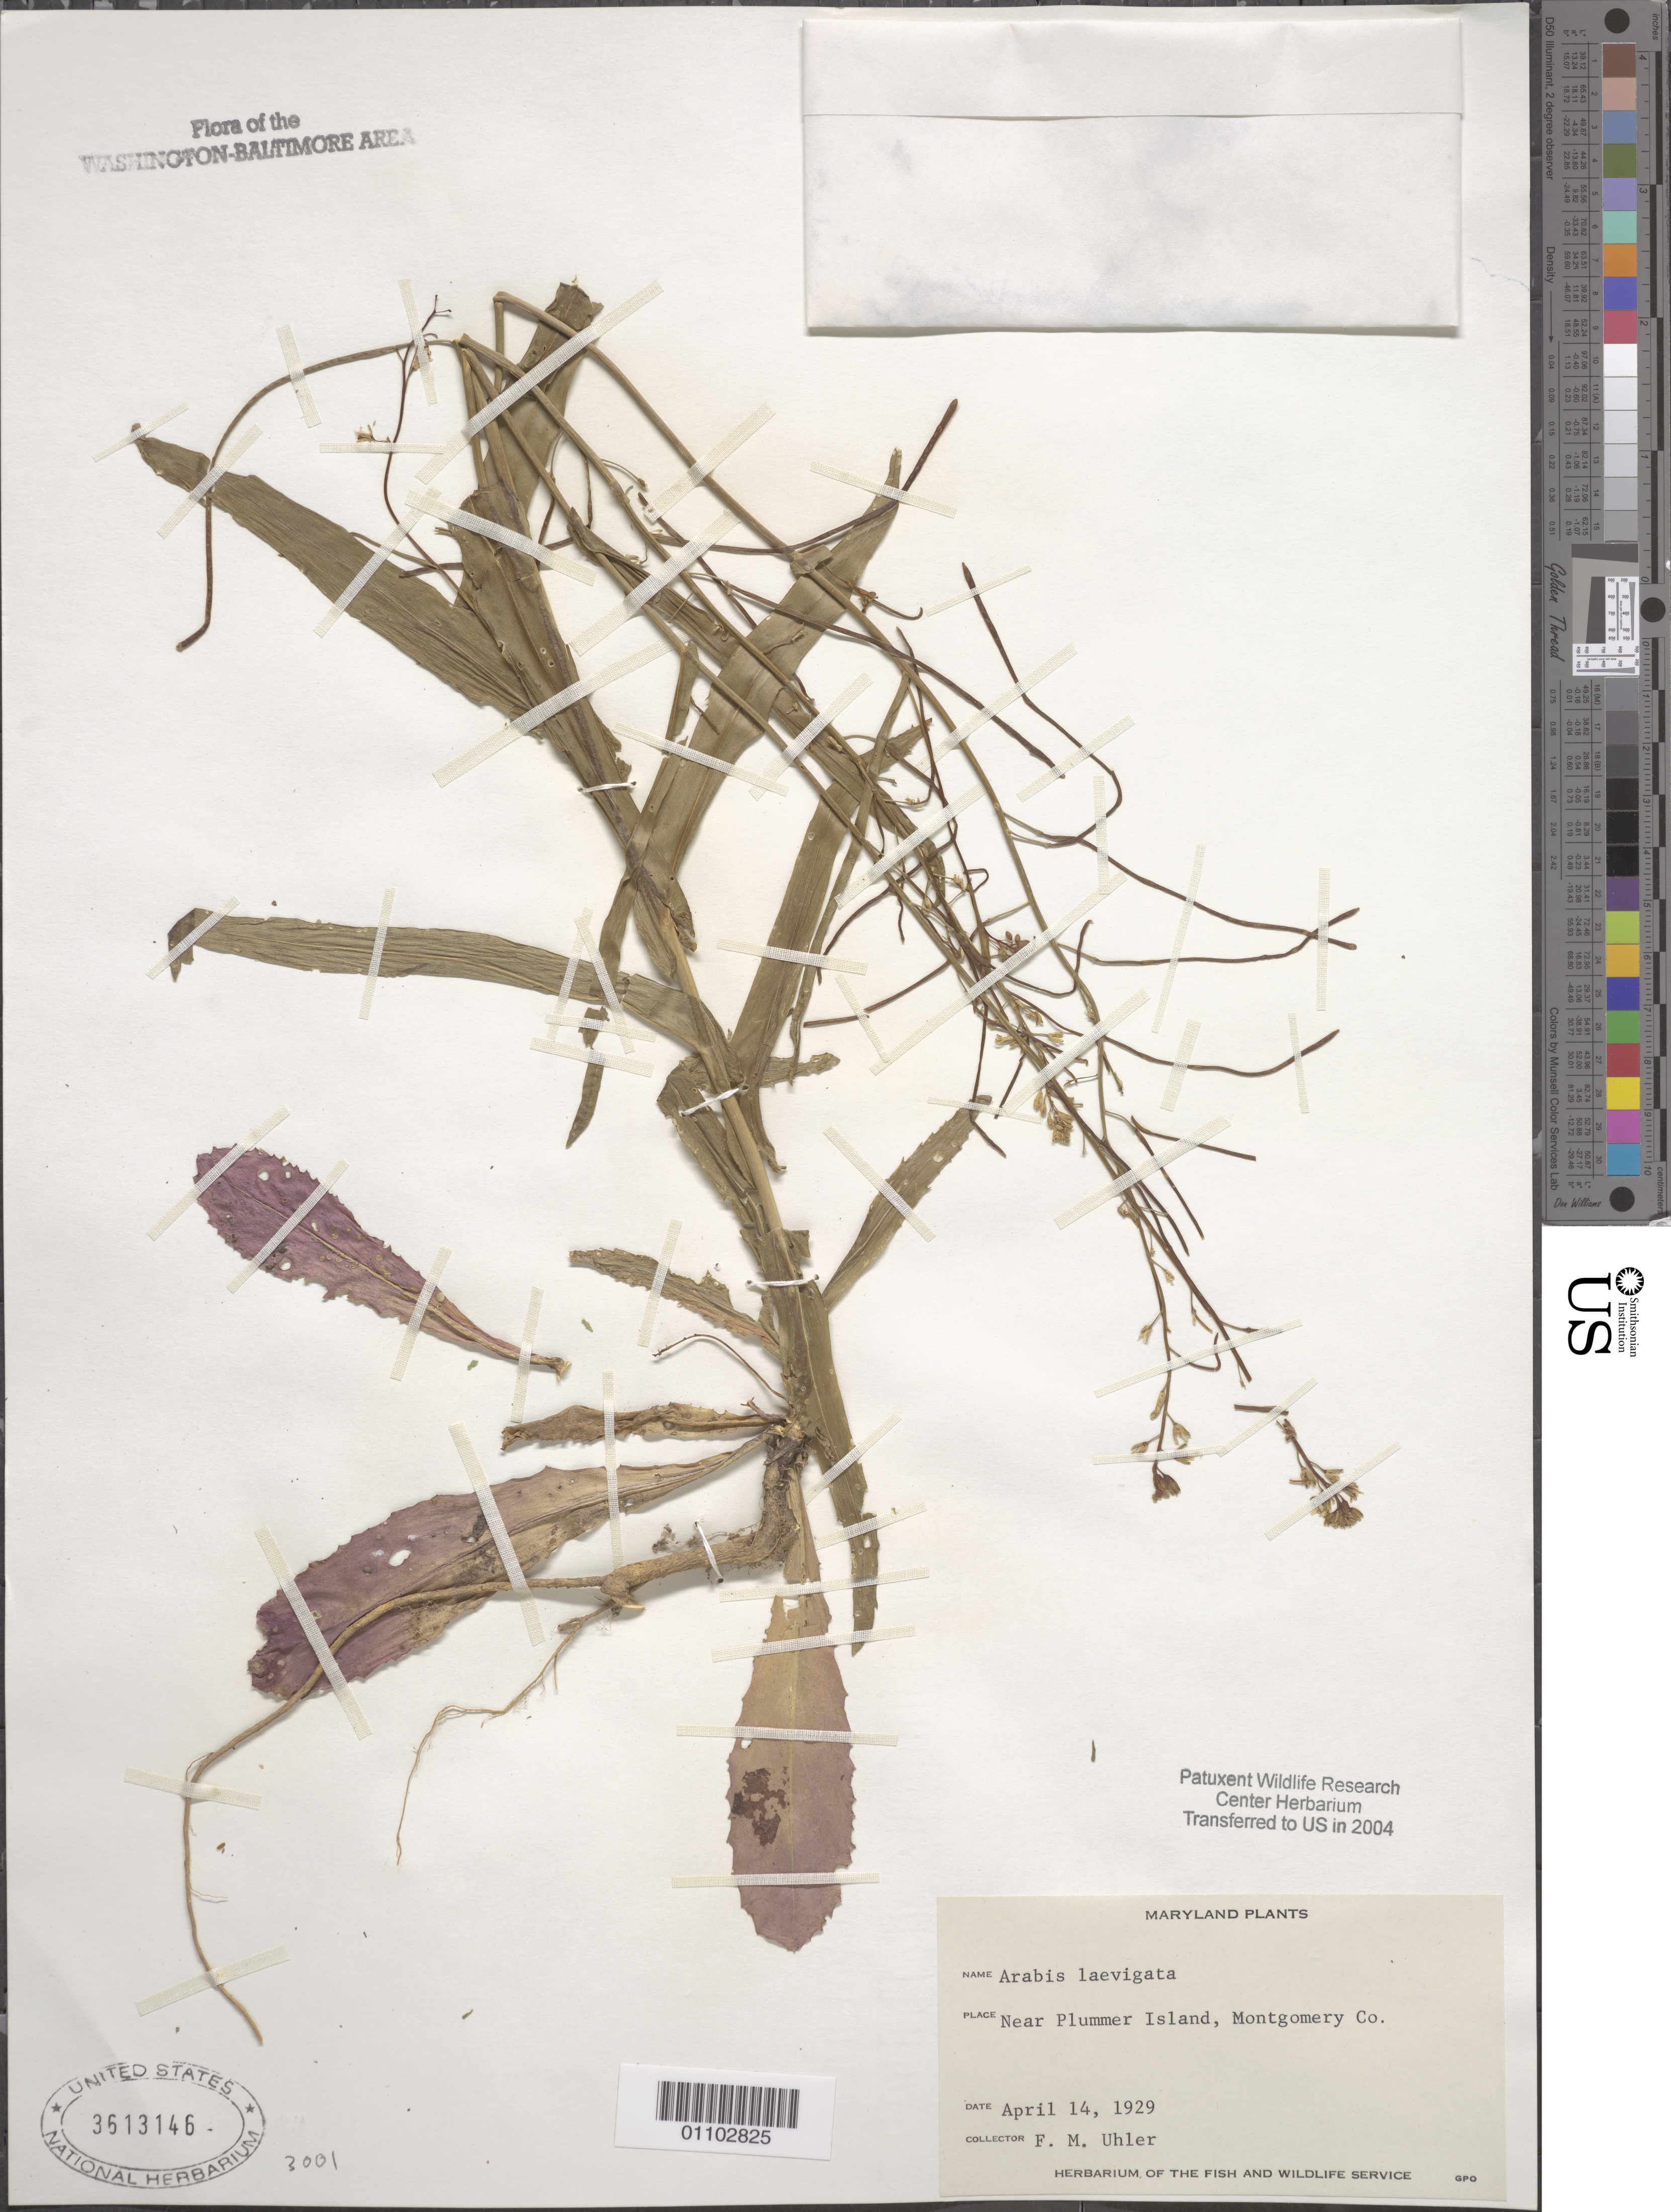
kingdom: Plantae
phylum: Tracheophyta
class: Magnoliopsida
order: Brassicales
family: Brassicaceae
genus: Boechera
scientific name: Boechera laevigata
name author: (Muhl. ex Willd.) Al-Shehbaz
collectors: F. Uhler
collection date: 1929-04-14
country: United States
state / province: Maryland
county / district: Montgomery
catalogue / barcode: US 3613146